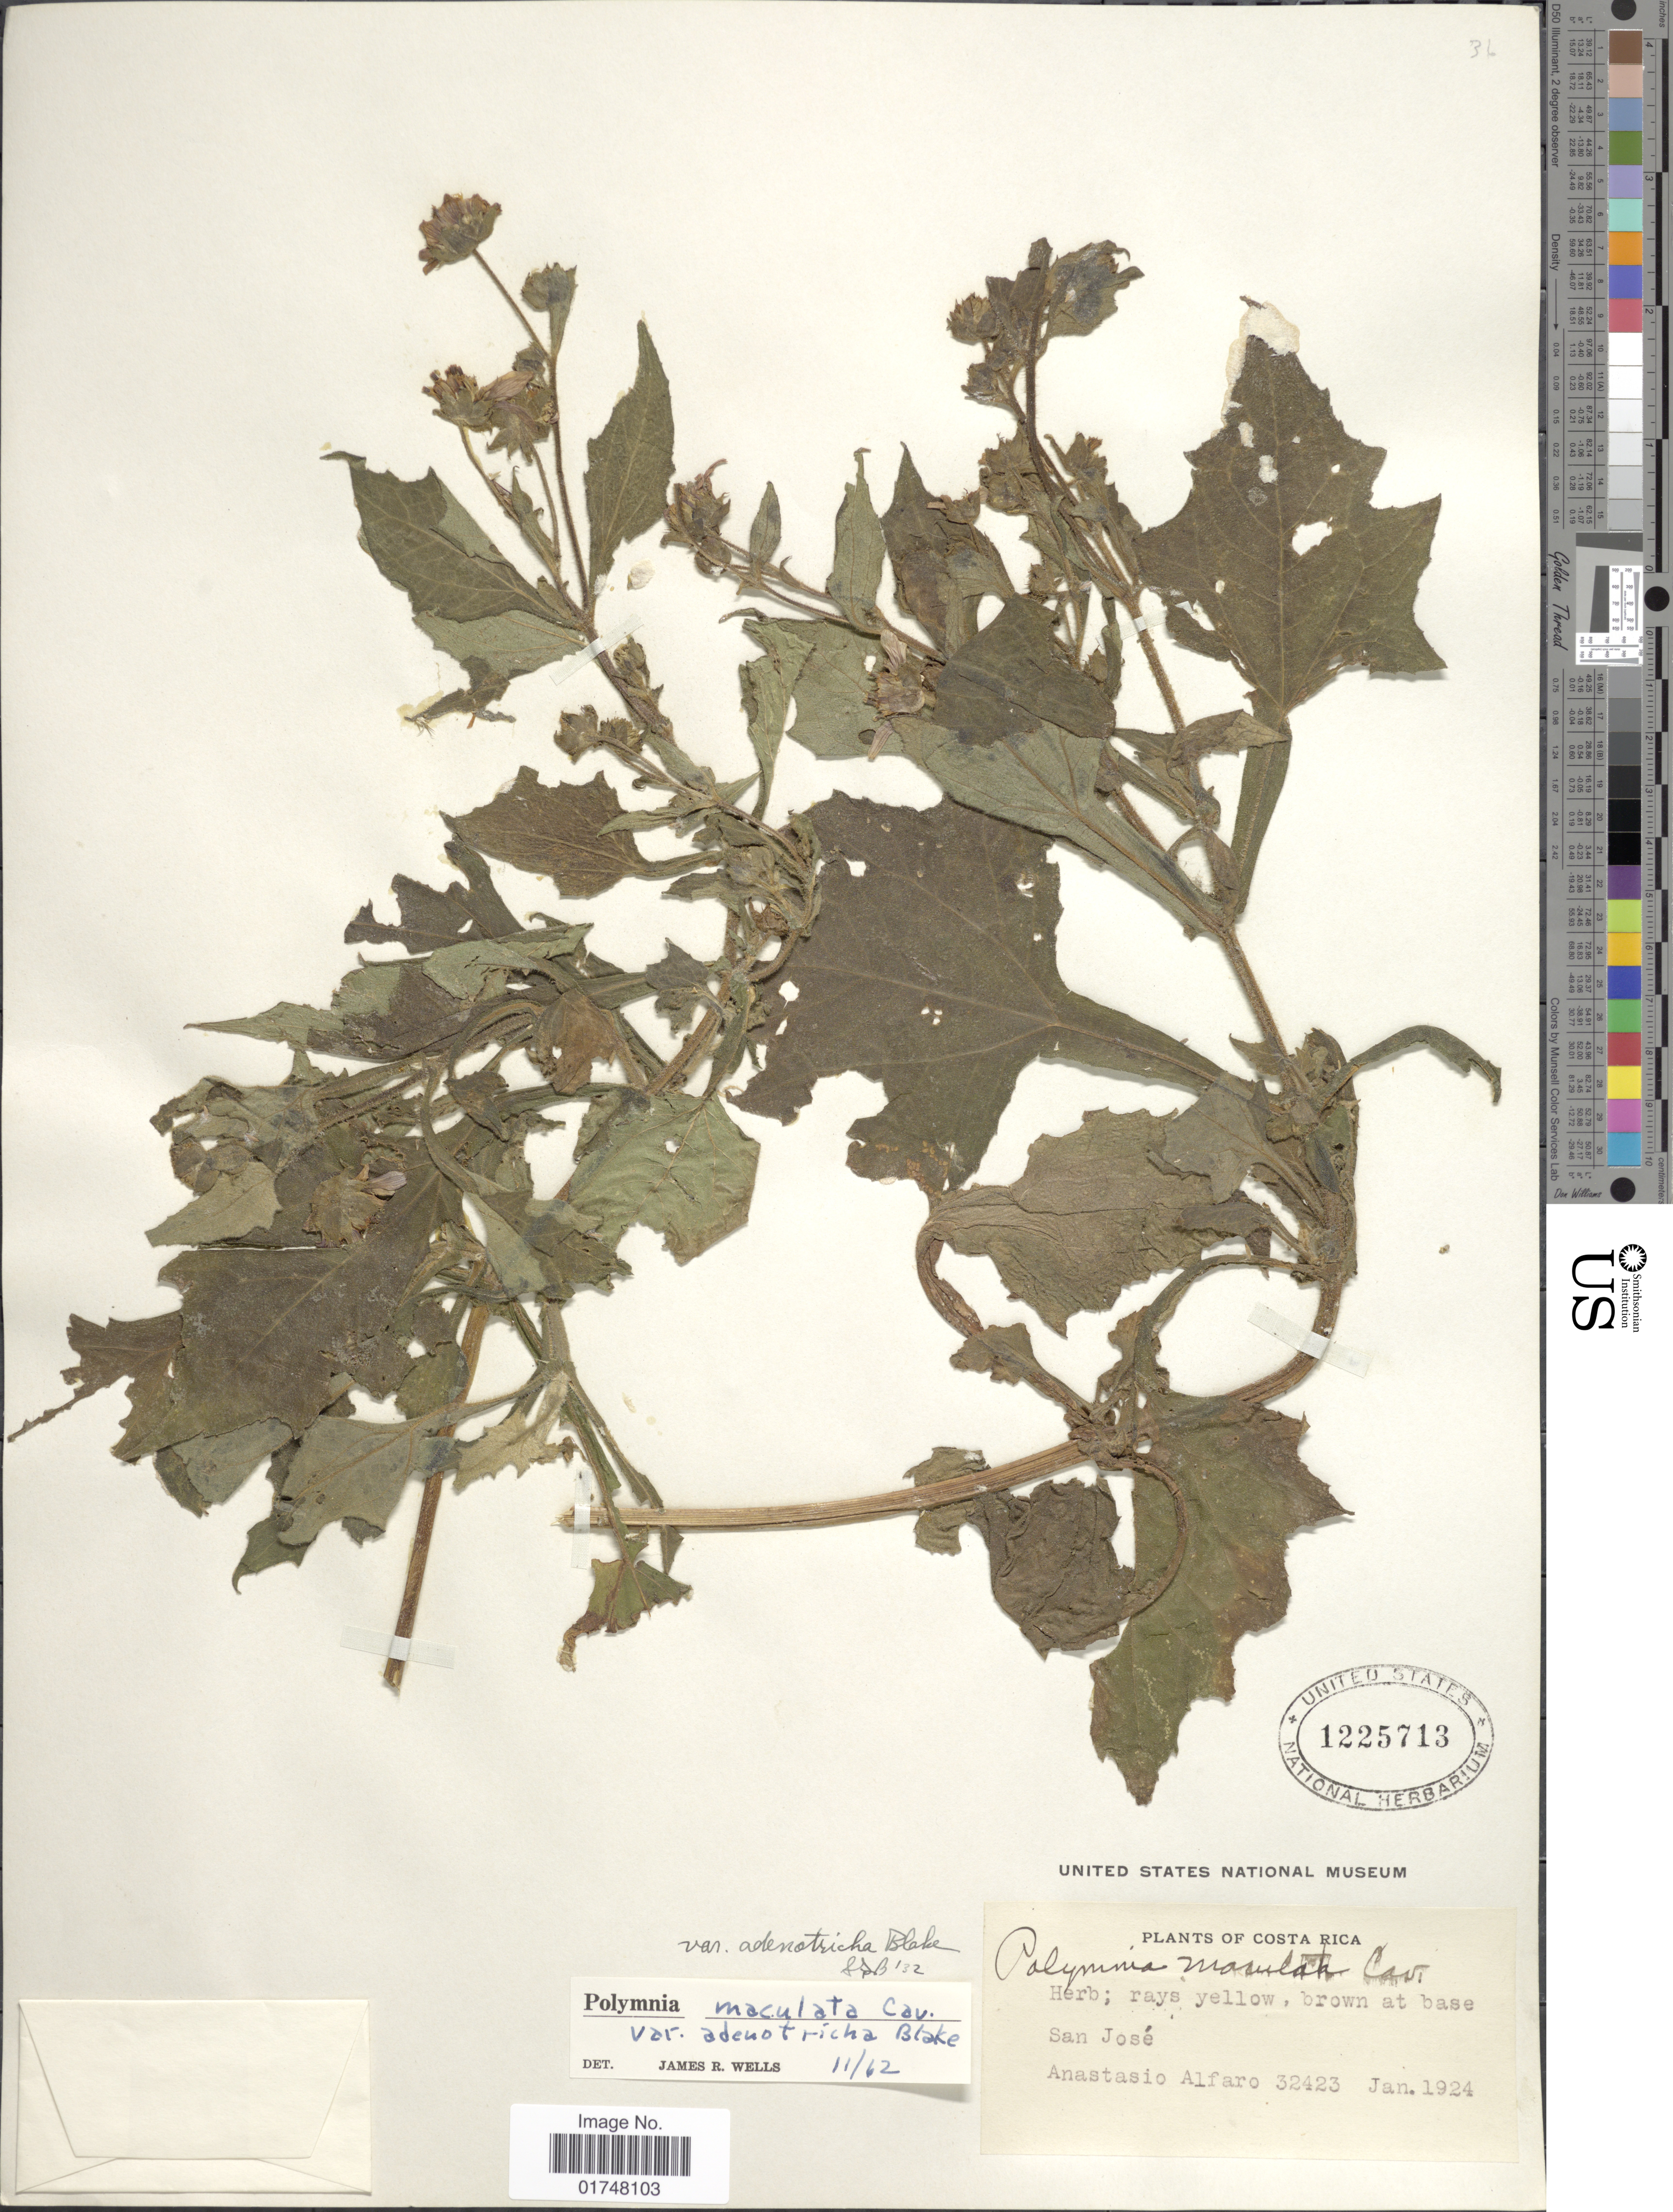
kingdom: Plantae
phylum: Tracheophyta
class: Magnoliopsida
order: Asterales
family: Asteraceae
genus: Smallanthus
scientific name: Smallanthus maculatus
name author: (Cav.) H. Rob.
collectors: A. Alfaro Gonzalez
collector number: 32423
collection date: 1924-01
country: Costa Rica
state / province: San José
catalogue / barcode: US 1225713